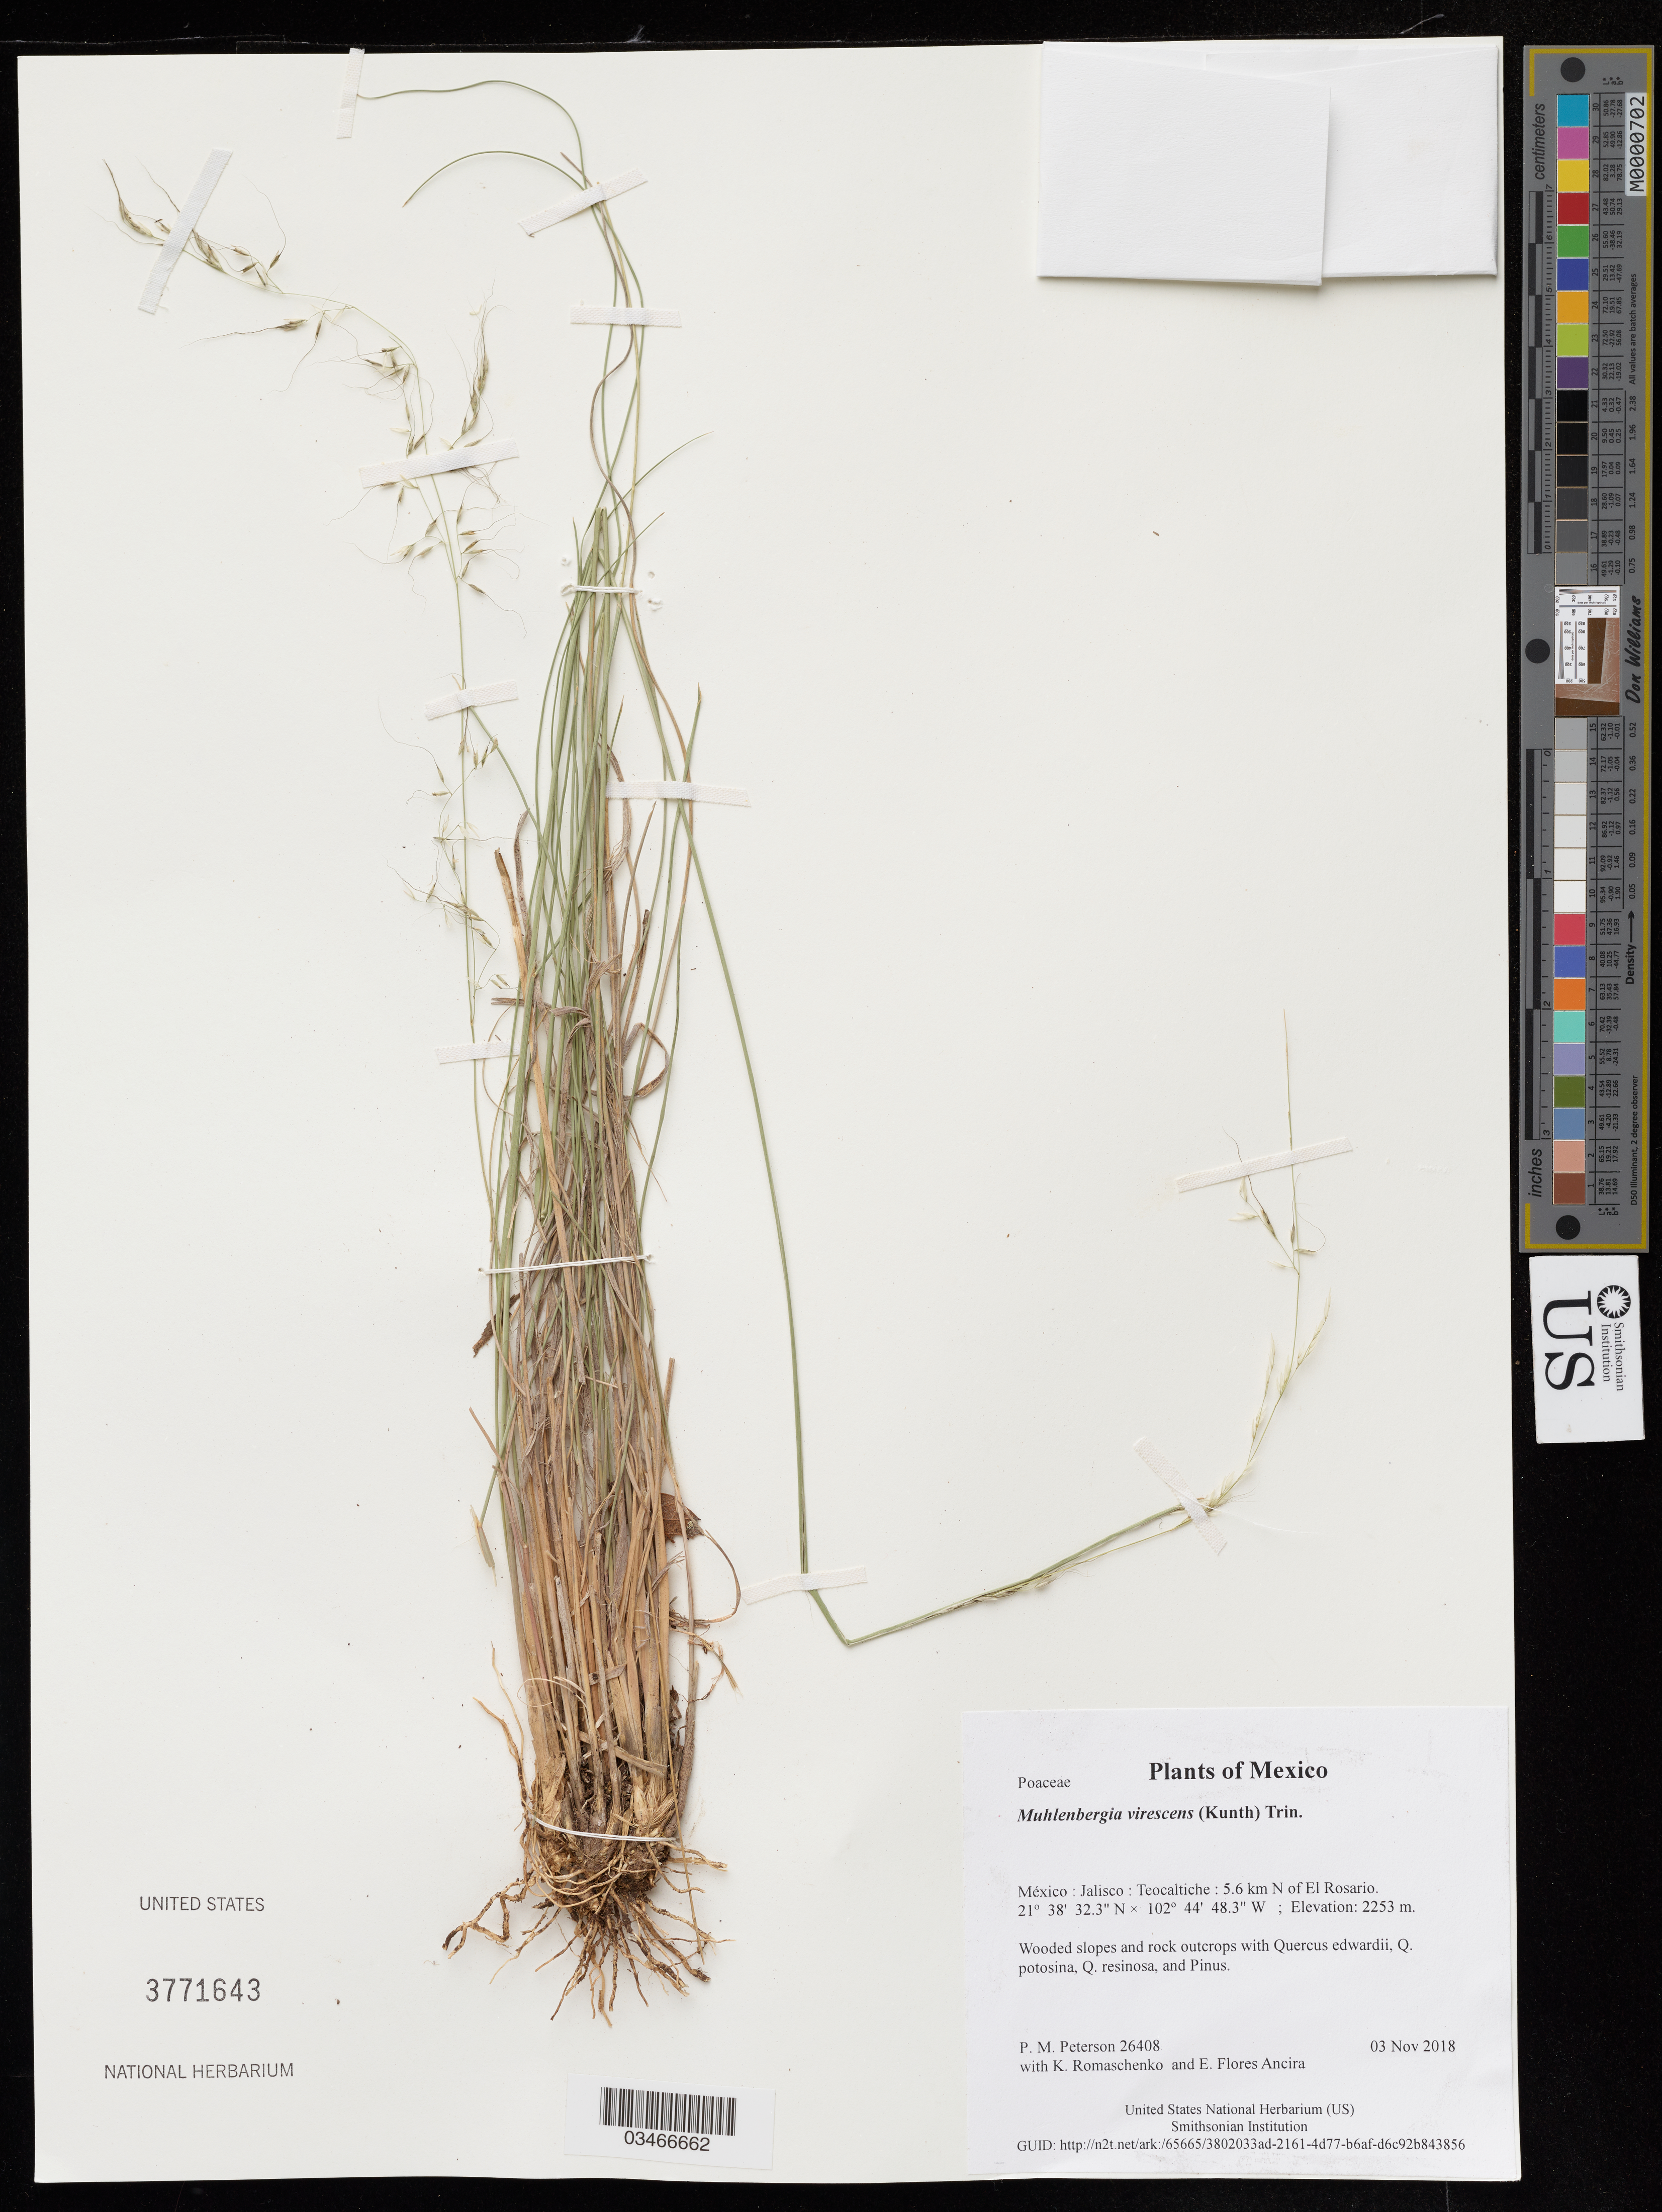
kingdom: Plantae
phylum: Tracheophyta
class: Liliopsida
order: Poales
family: Poaceae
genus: Muhlenbergia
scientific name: Muhlenbergia virescens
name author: (Kunth) Trin.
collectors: P. M. Peterson, K. Romaschenko & E. Flores Ancira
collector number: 26408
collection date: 2018-11-03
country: México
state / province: Jalisco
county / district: Teocaltiche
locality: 5.6 km N of El Rosario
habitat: Wooded slopes and rock outcrops with Quercus edwardii, Q. potosina, Q. resinosa, and Pinus.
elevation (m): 2253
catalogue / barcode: US 3771643